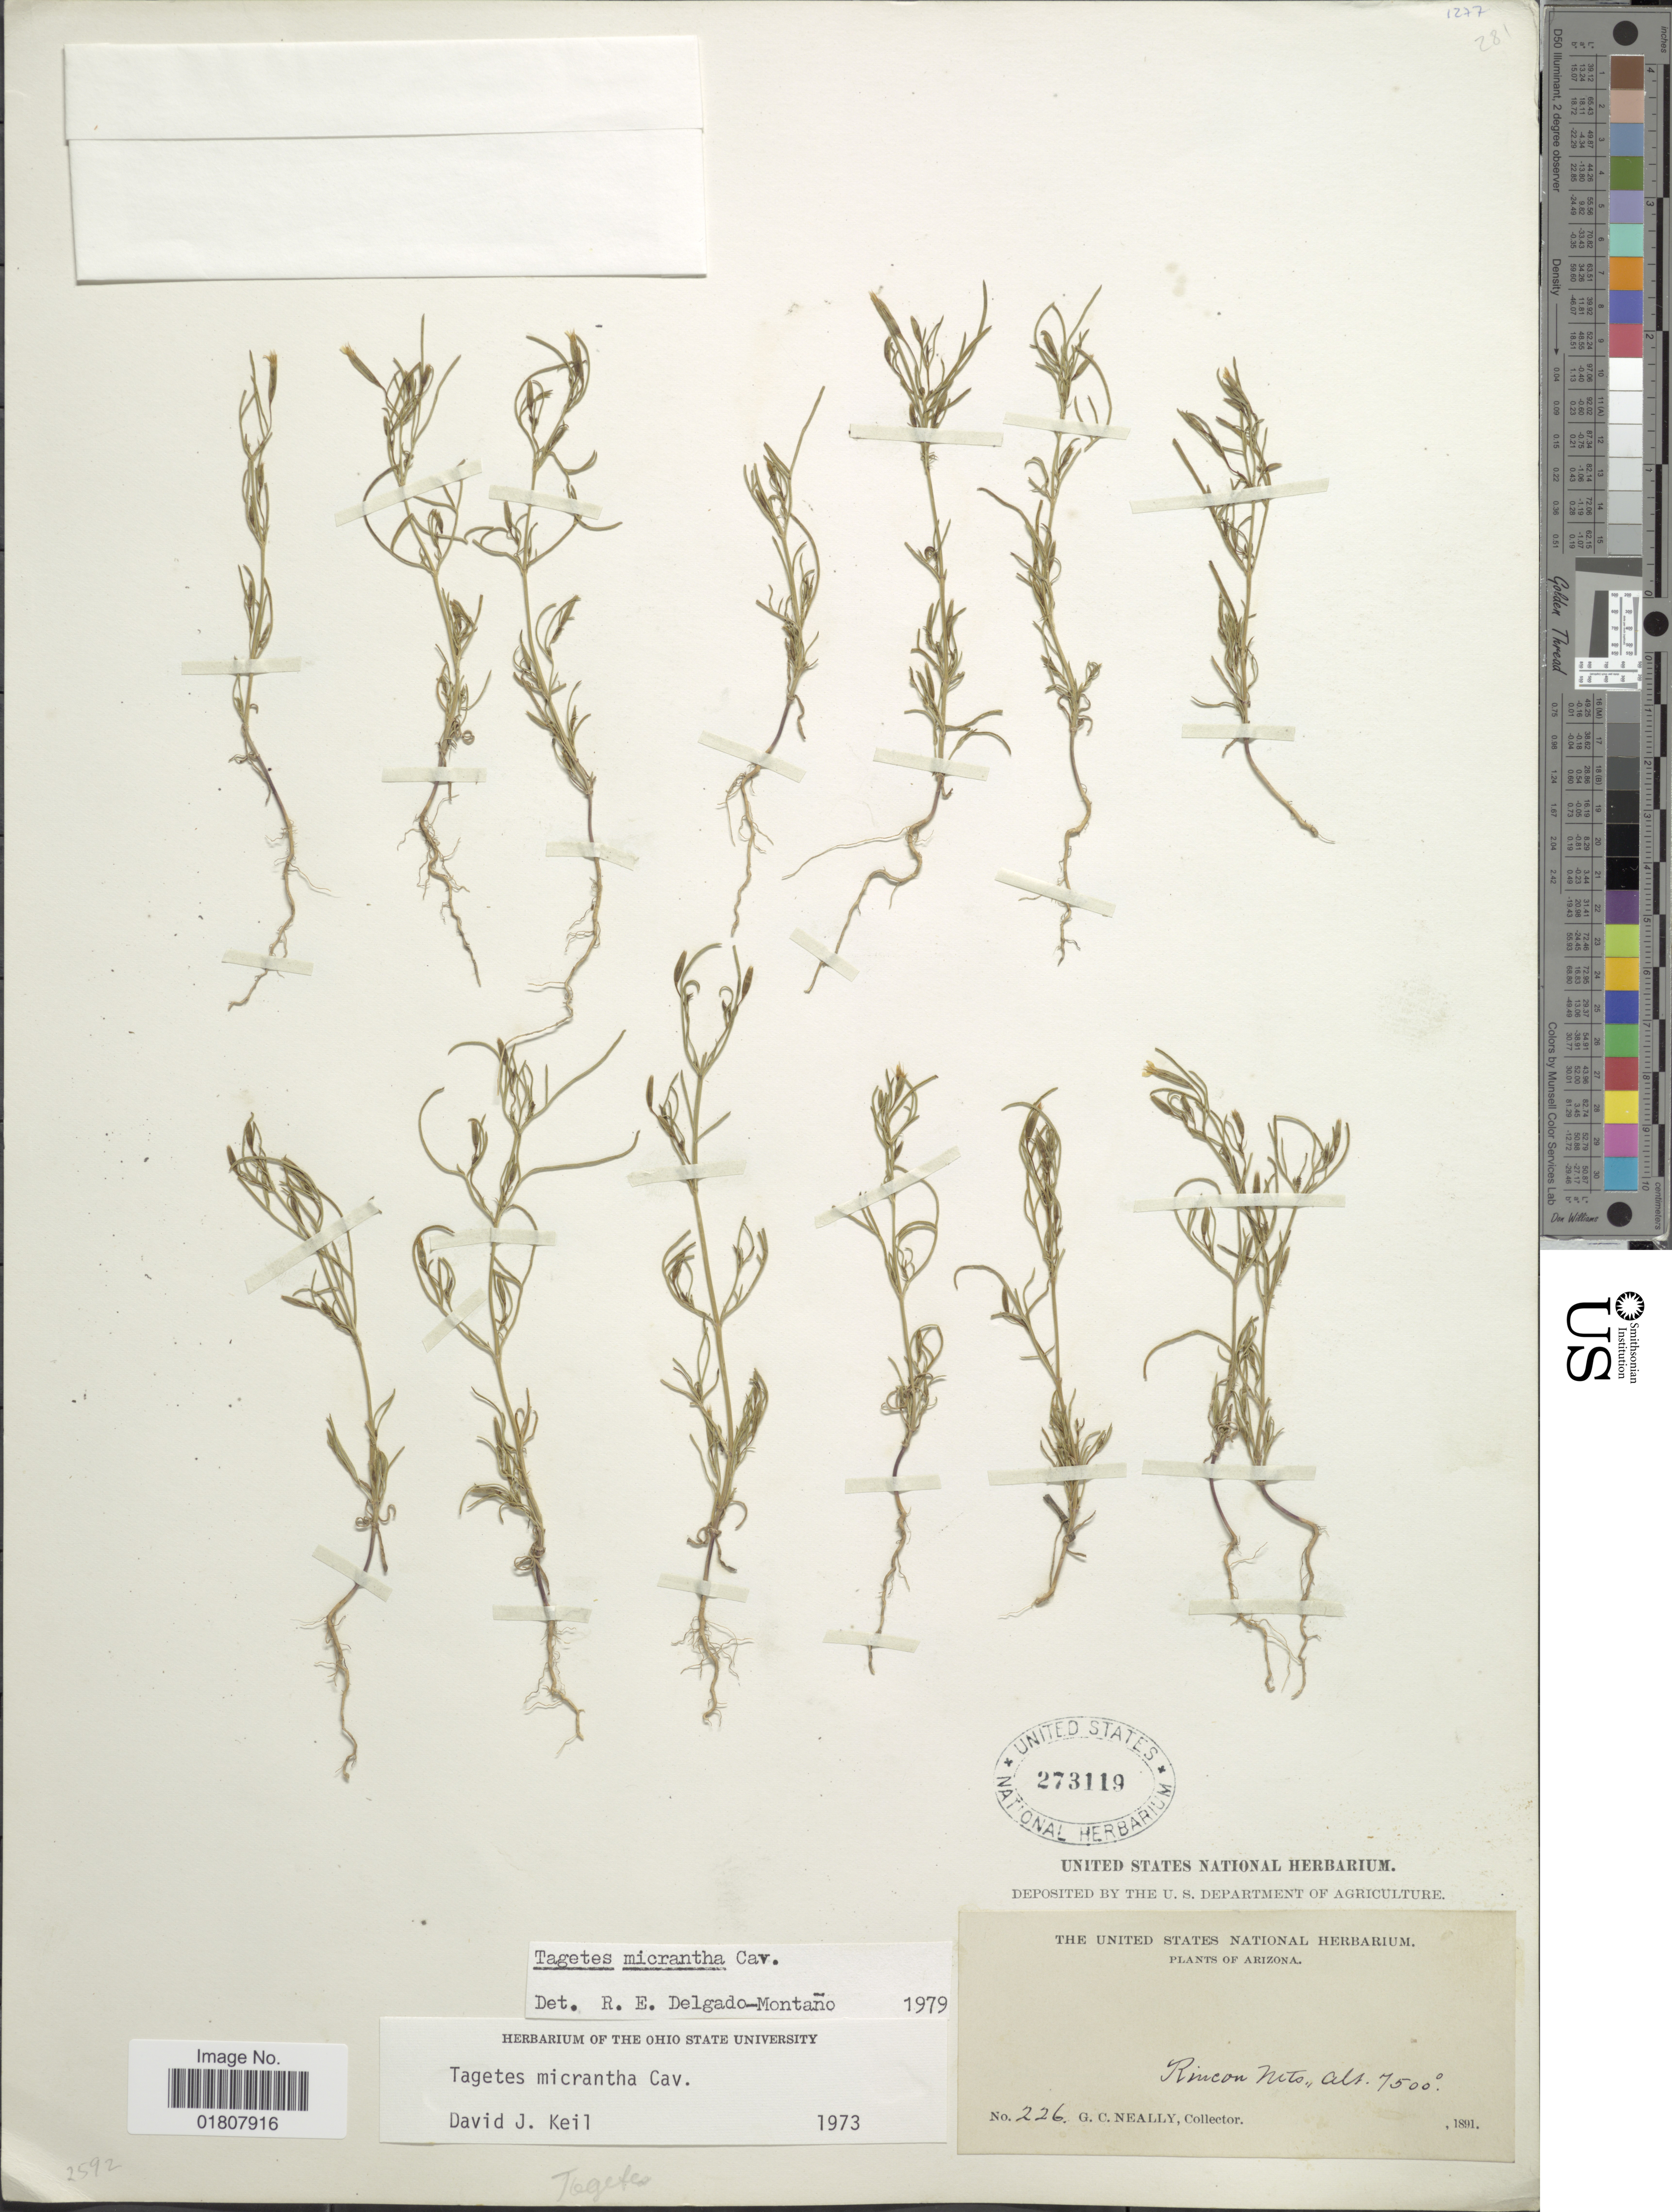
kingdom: Plantae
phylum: Tracheophyta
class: Magnoliopsida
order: Asterales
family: Asteraceae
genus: Tagetes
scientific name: Tagetes micrantha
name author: Cav.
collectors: G. Neally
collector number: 226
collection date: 1891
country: United States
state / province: Arizona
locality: Rincon Mts.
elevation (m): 2286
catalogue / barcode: US 273119